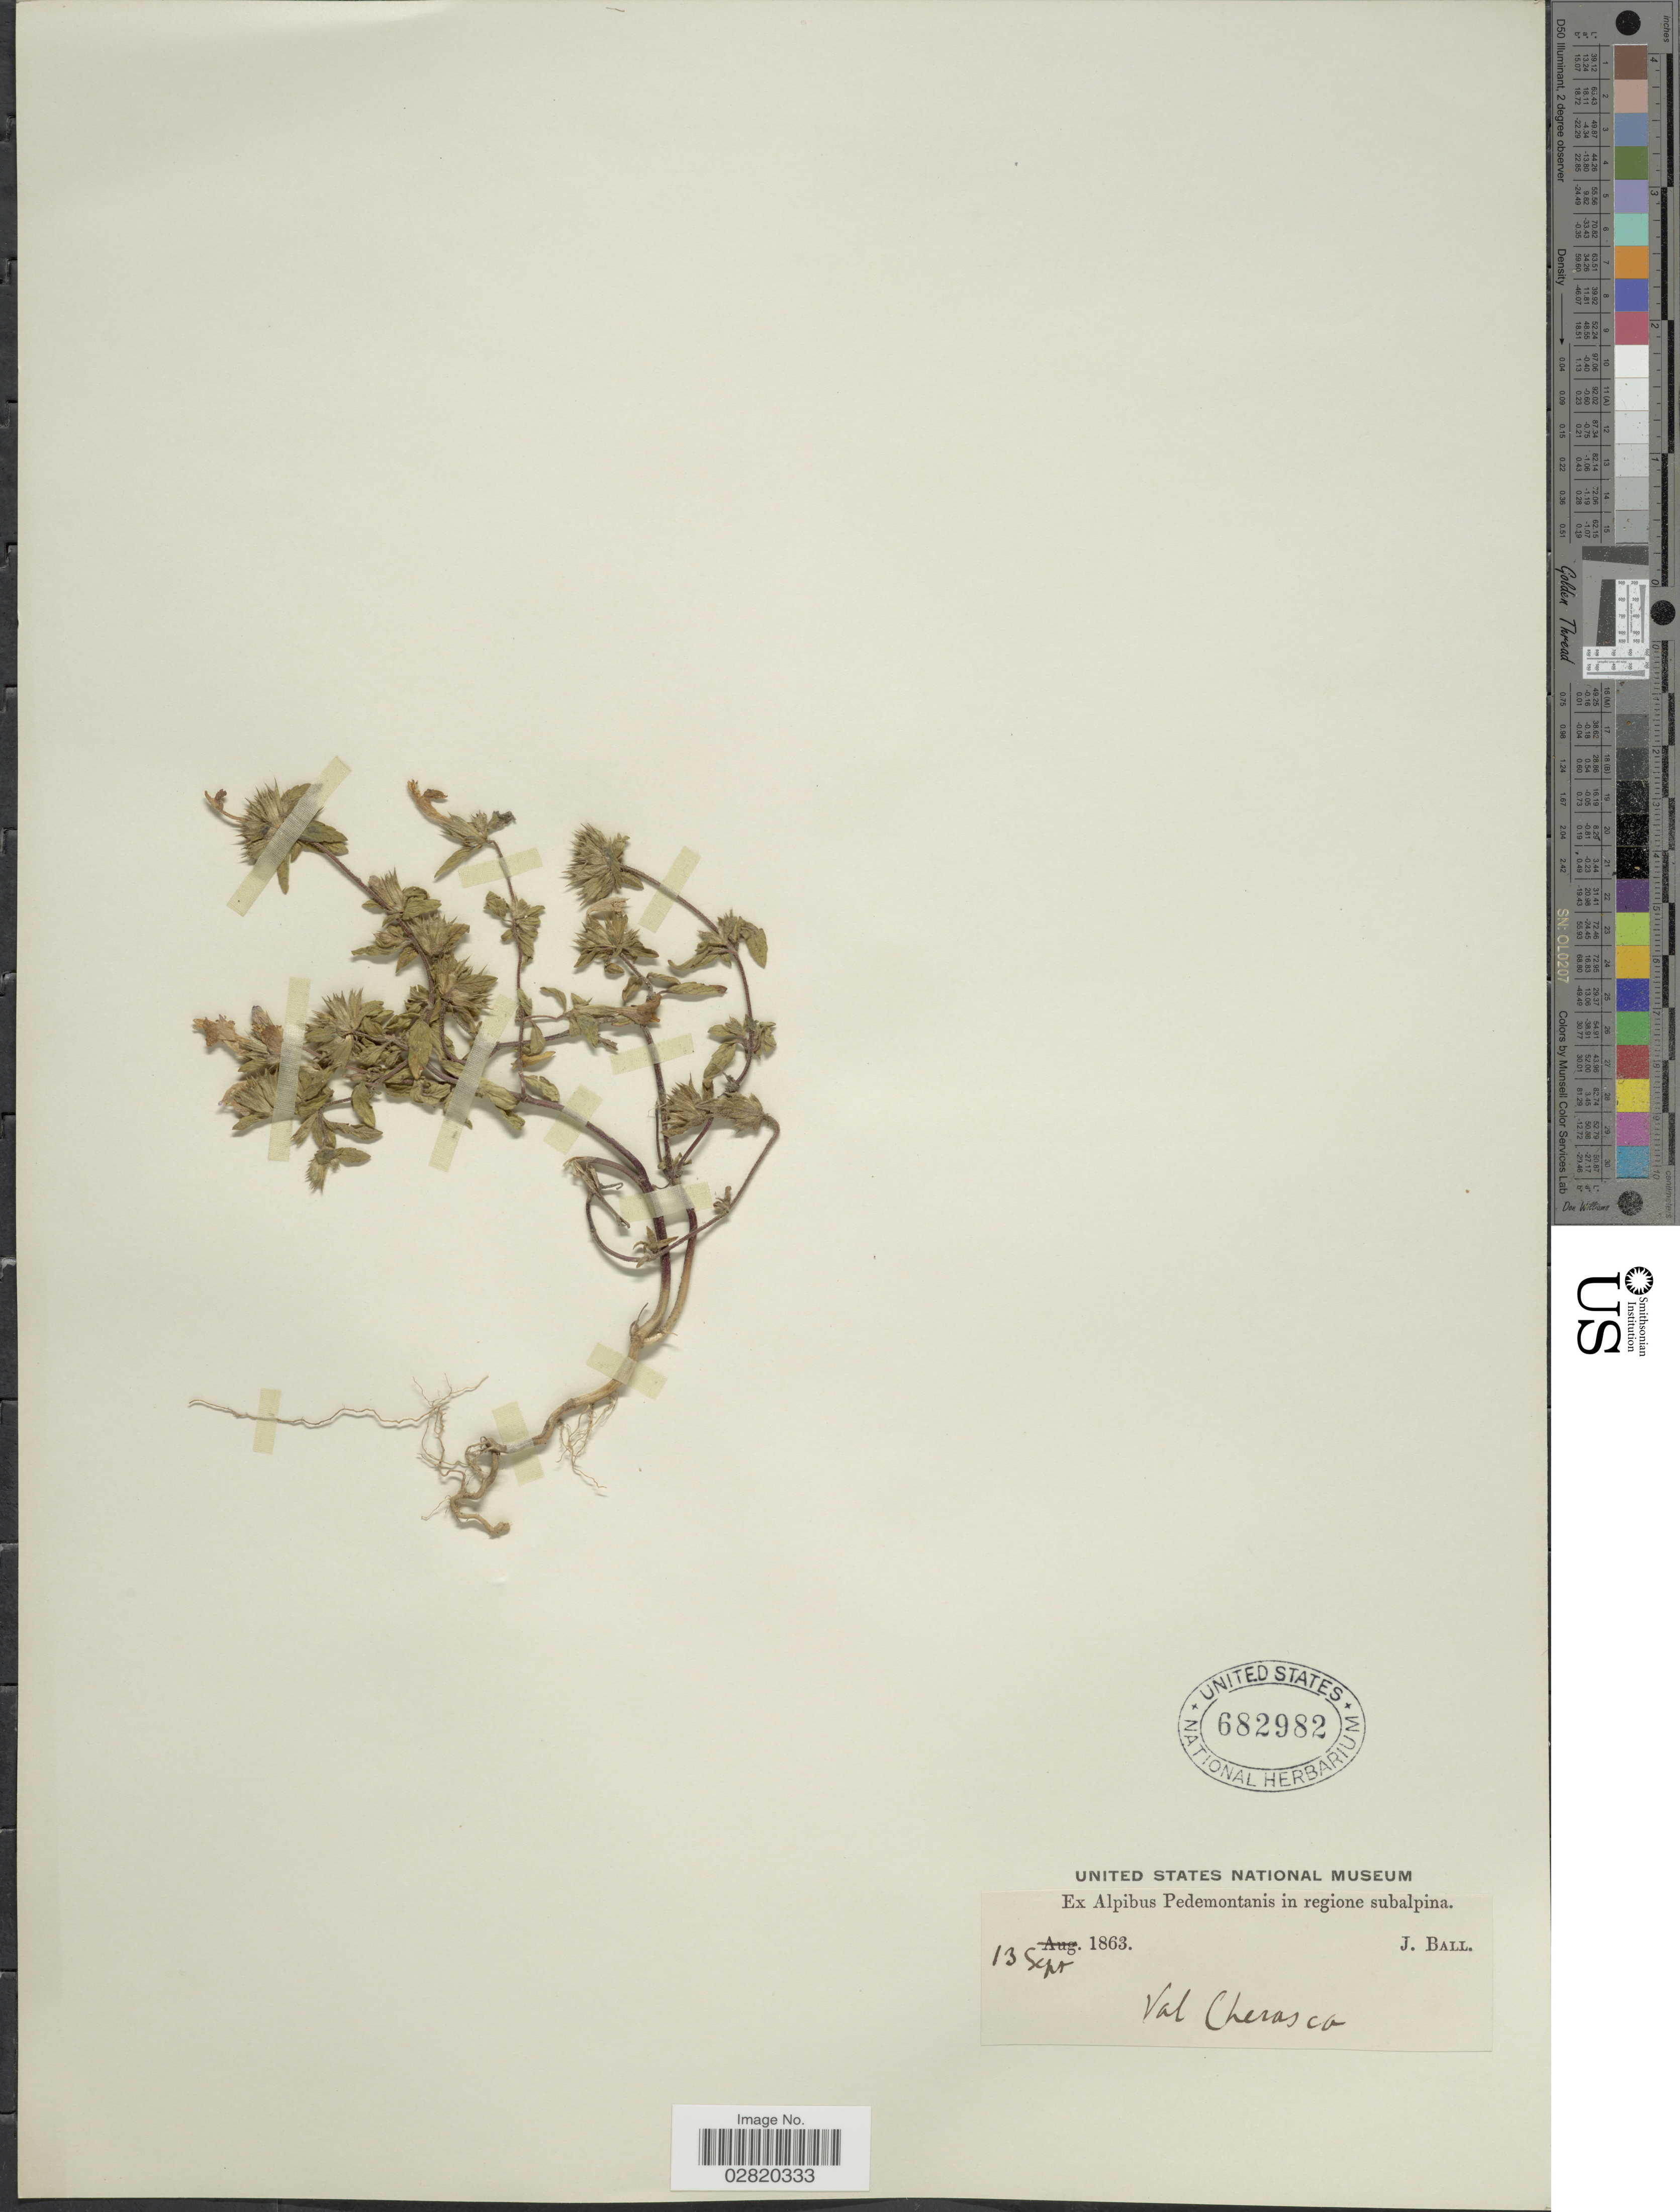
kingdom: Plantae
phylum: Tracheophyta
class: Magnoliopsida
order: Lamiales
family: Lamiaceae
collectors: J. Ball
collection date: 1863-09-13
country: Italy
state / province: Piedmont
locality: Ex Alpibus Pedemontanis in regione subalpina. Val Cherasca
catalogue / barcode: US 682982